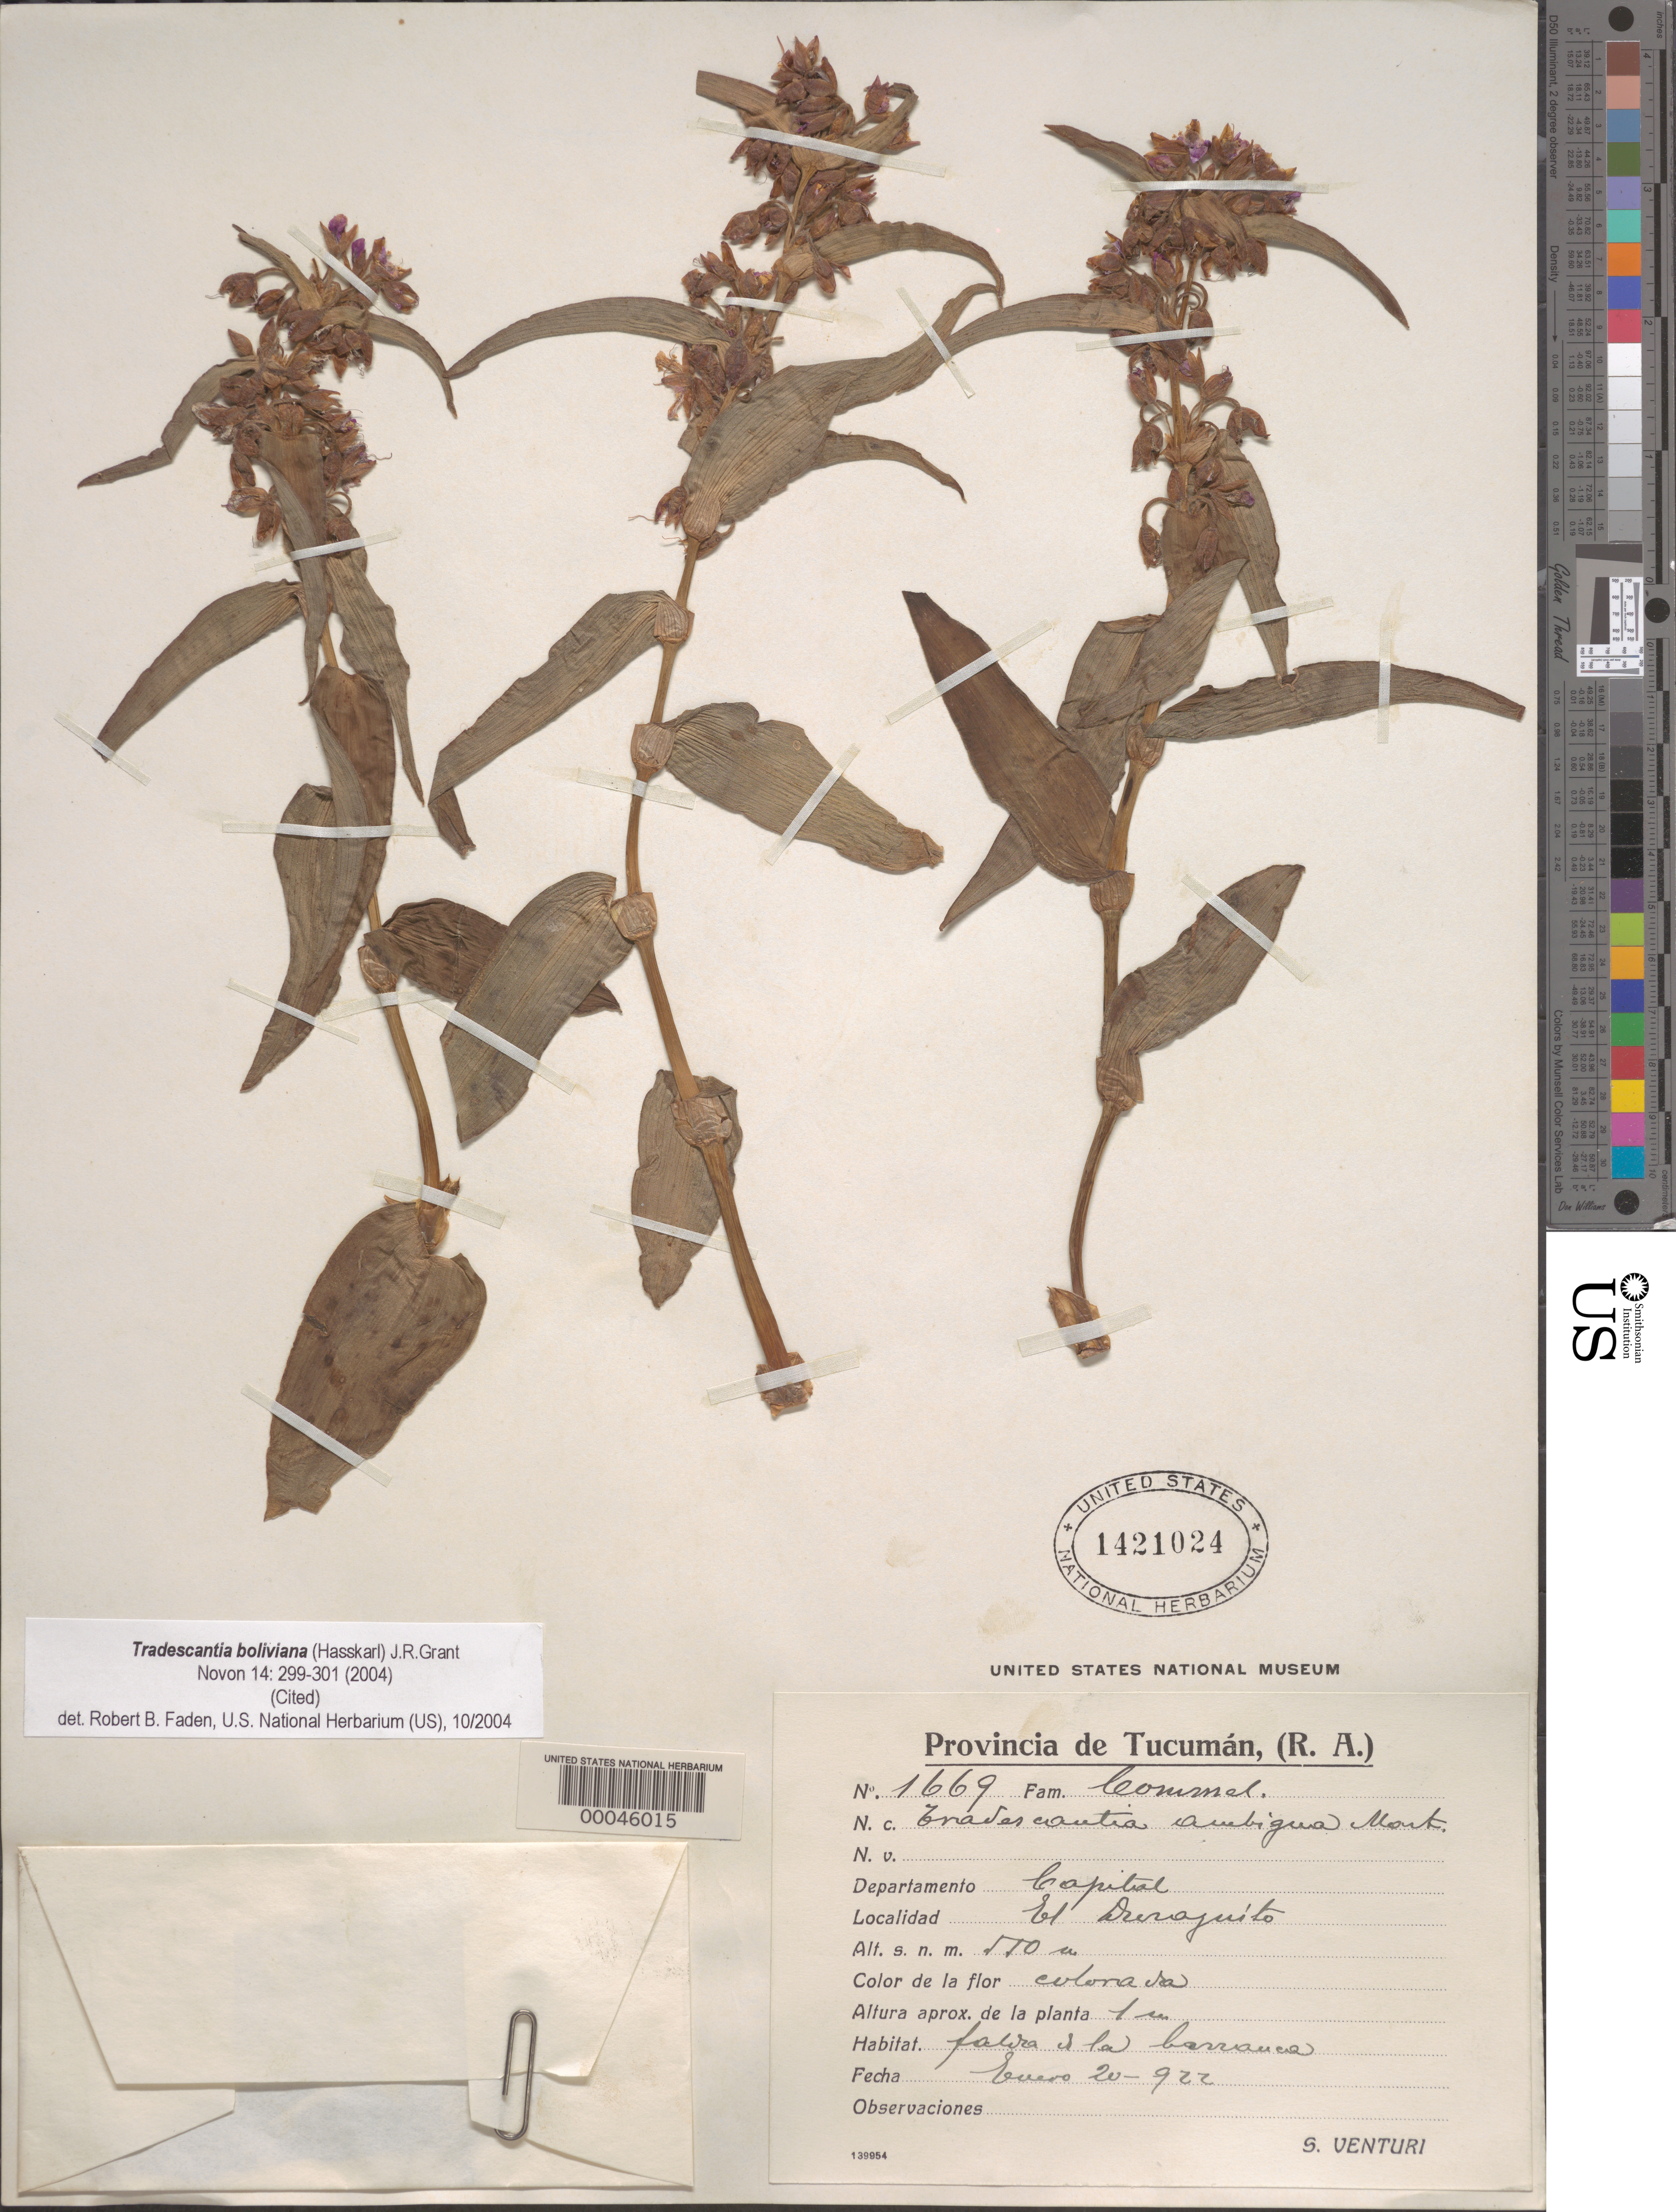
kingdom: Plantae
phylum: Tracheophyta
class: Liliopsida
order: Commelinales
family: Commelinaceae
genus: Tradescantia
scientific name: Tradescantia ambigua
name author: Mart. ex Schult. & Schult. f.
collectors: S. Venturi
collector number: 1669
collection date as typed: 20 Jun 1922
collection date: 1922-06-20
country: Argentina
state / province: Tucumán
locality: Durajuito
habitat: Barranca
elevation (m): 550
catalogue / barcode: US 1421024